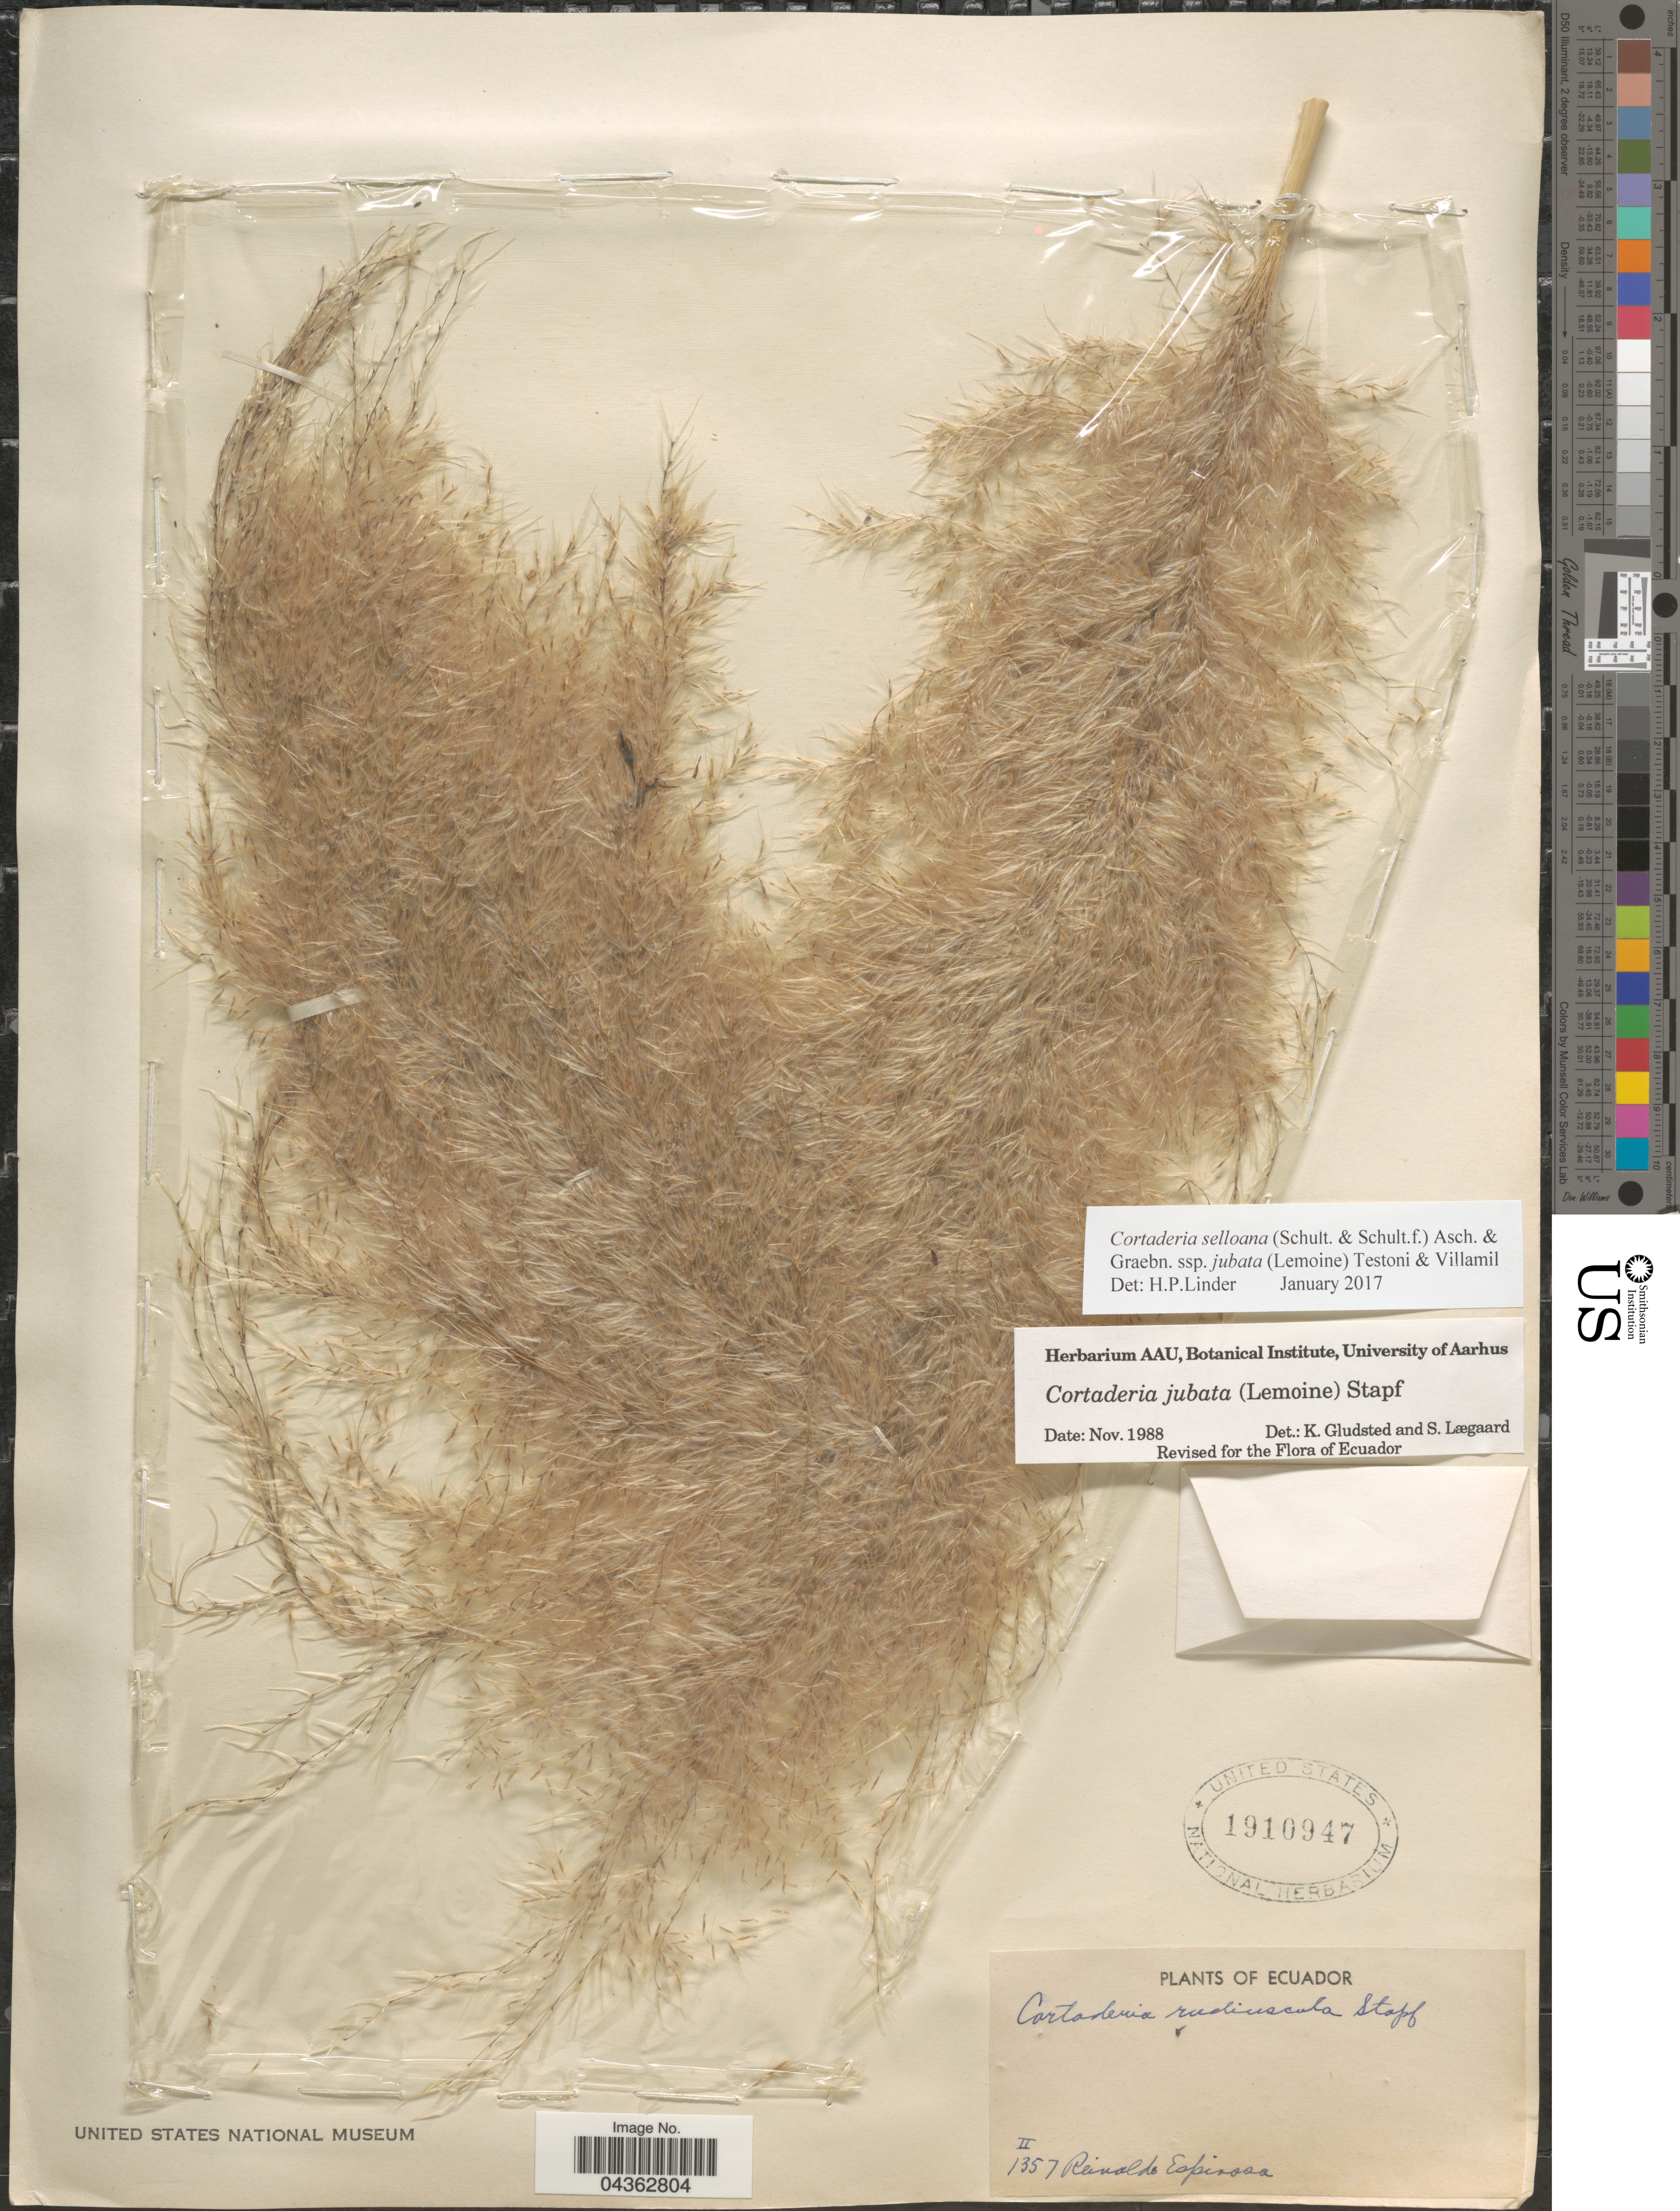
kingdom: Plantae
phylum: Tracheophyta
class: Liliopsida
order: Poales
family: Poaceae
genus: Cortaderia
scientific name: Cortaderia selloana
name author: (Schult. & Schult. f.) Asch. & Graebn.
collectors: R. Espinosa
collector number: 1357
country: Ecuador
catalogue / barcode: US 1910947